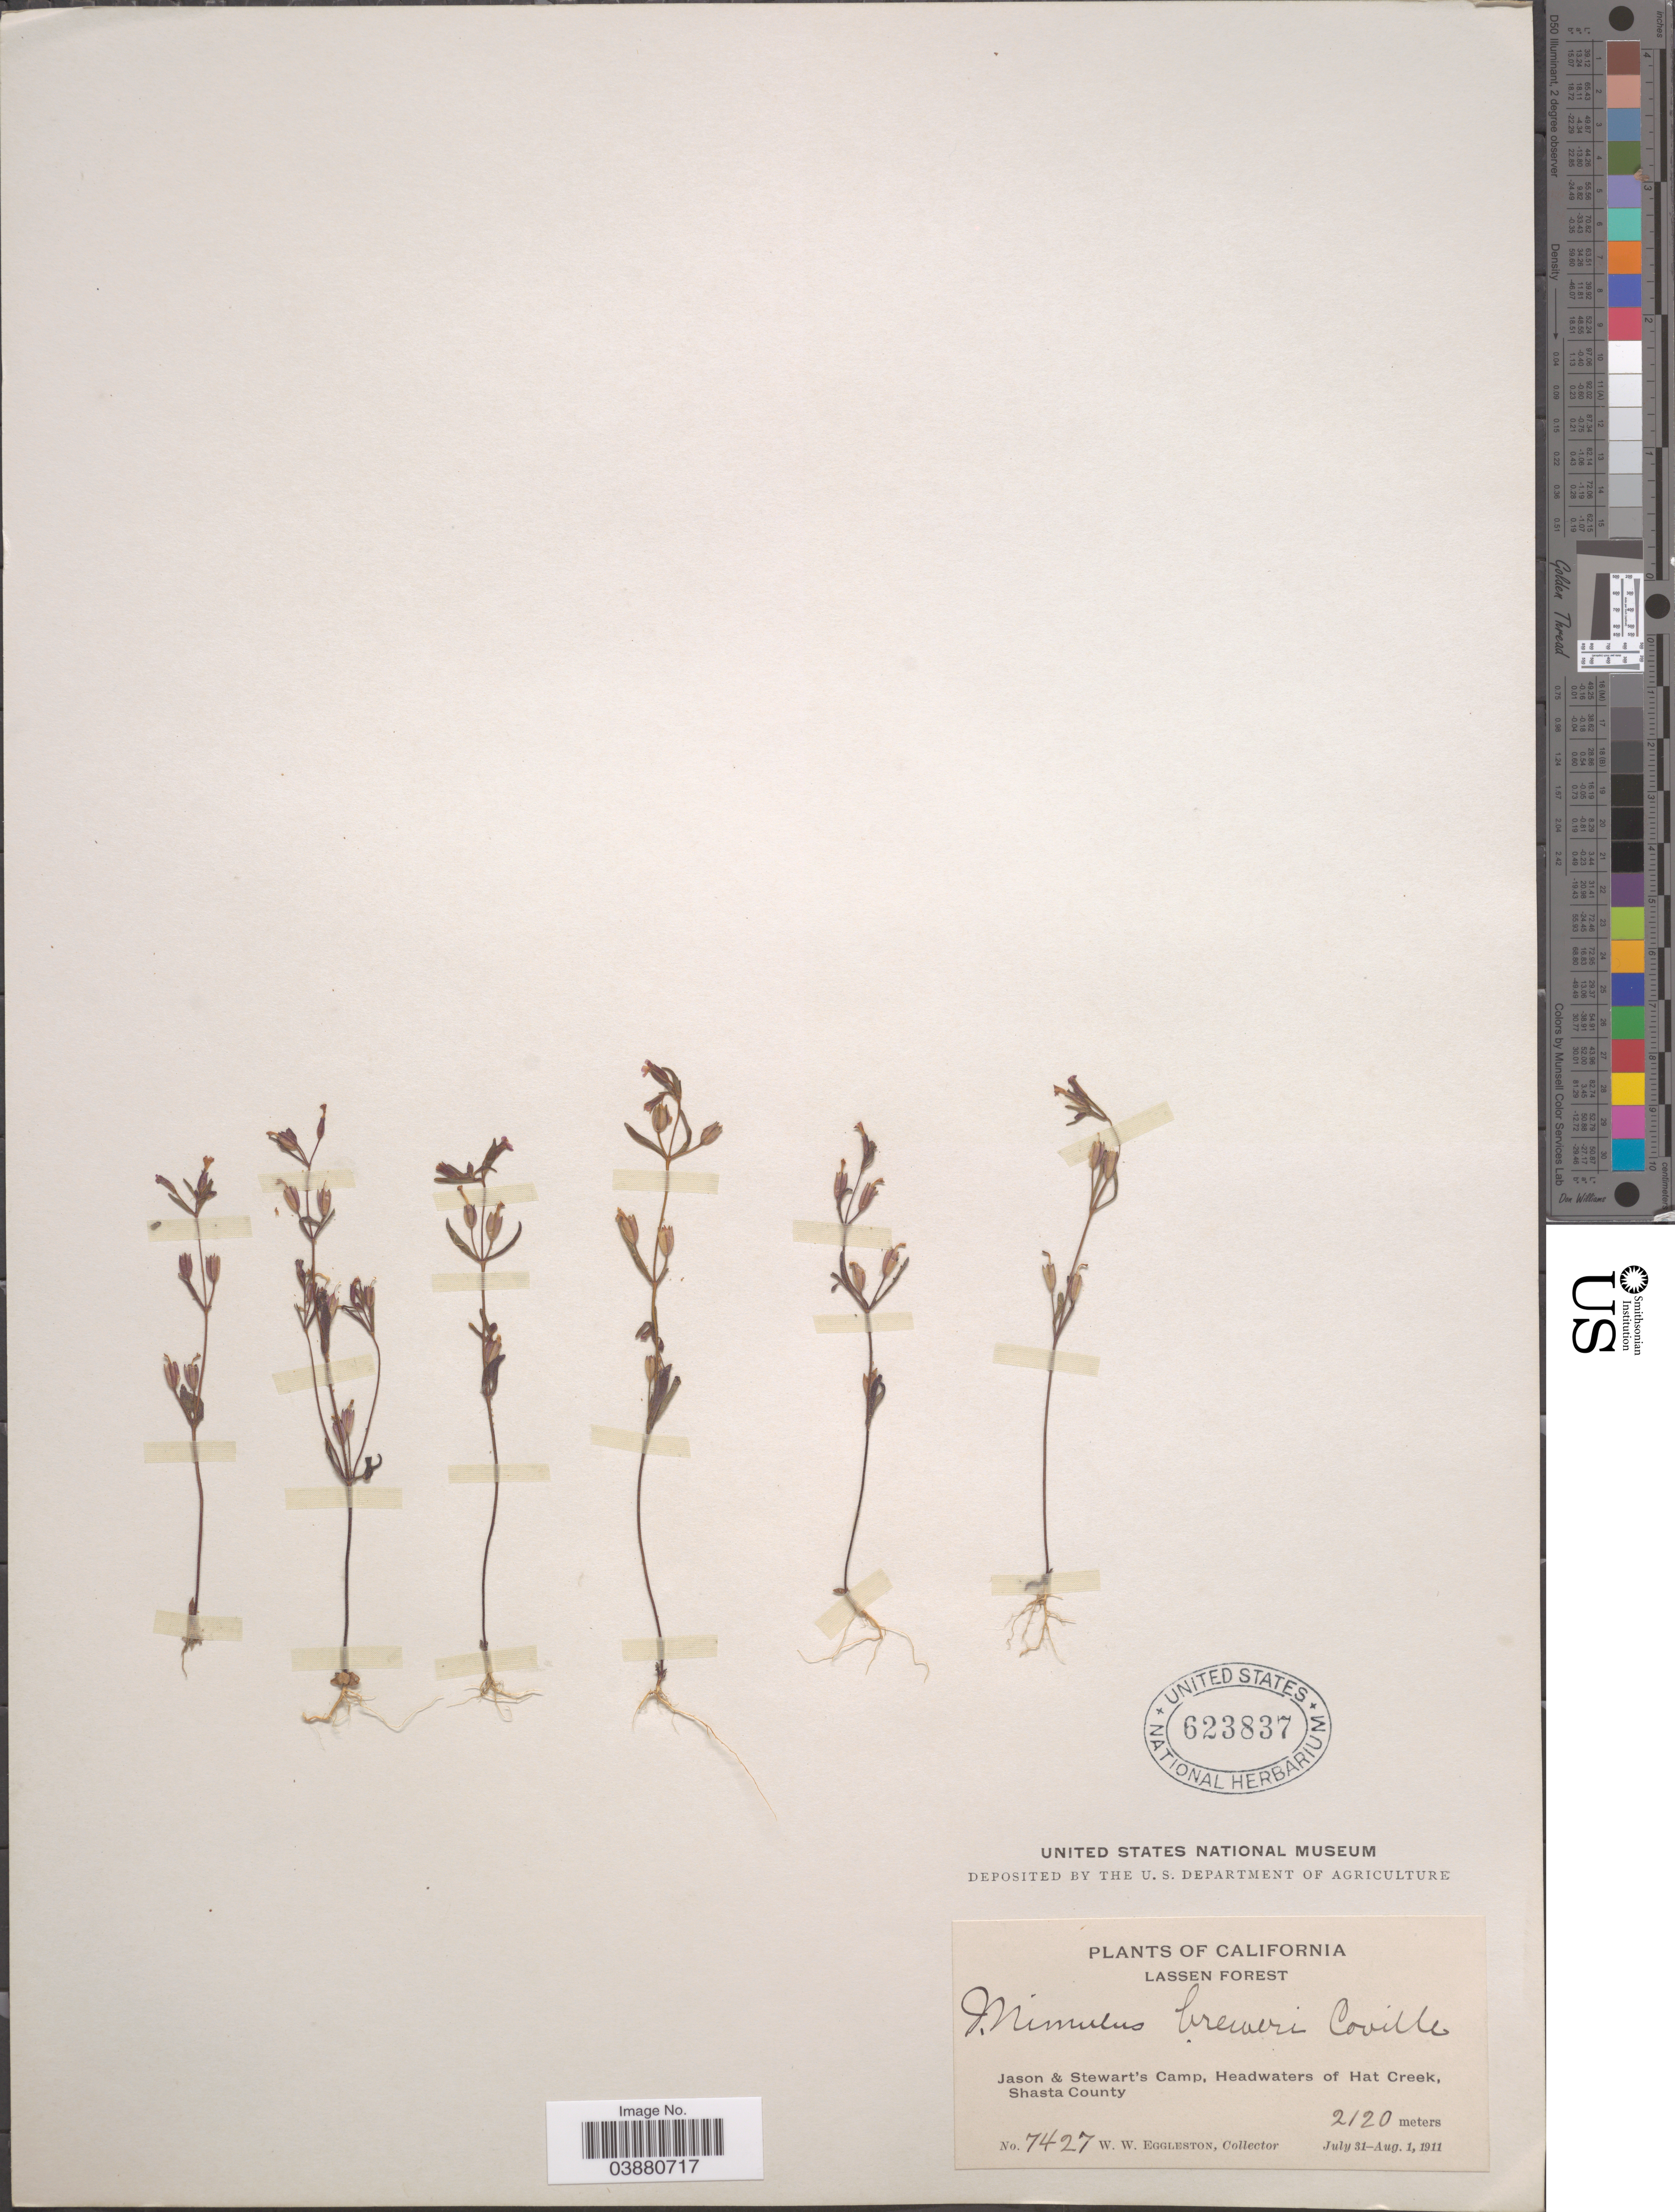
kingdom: Plantae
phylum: Tracheophyta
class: Magnoliopsida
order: Lamiales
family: Phrymaceae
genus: Mimulus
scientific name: Mimulus breweri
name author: (Greene) Coville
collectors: W. W. Eggleston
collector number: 7427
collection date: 1911-07-31/1911-08-01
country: United States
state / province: California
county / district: Shasta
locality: Lassen Forest. Jason & Stewart's Camp, Headwaters of Hat Creek, Shasta County.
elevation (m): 2120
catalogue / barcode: US 923837